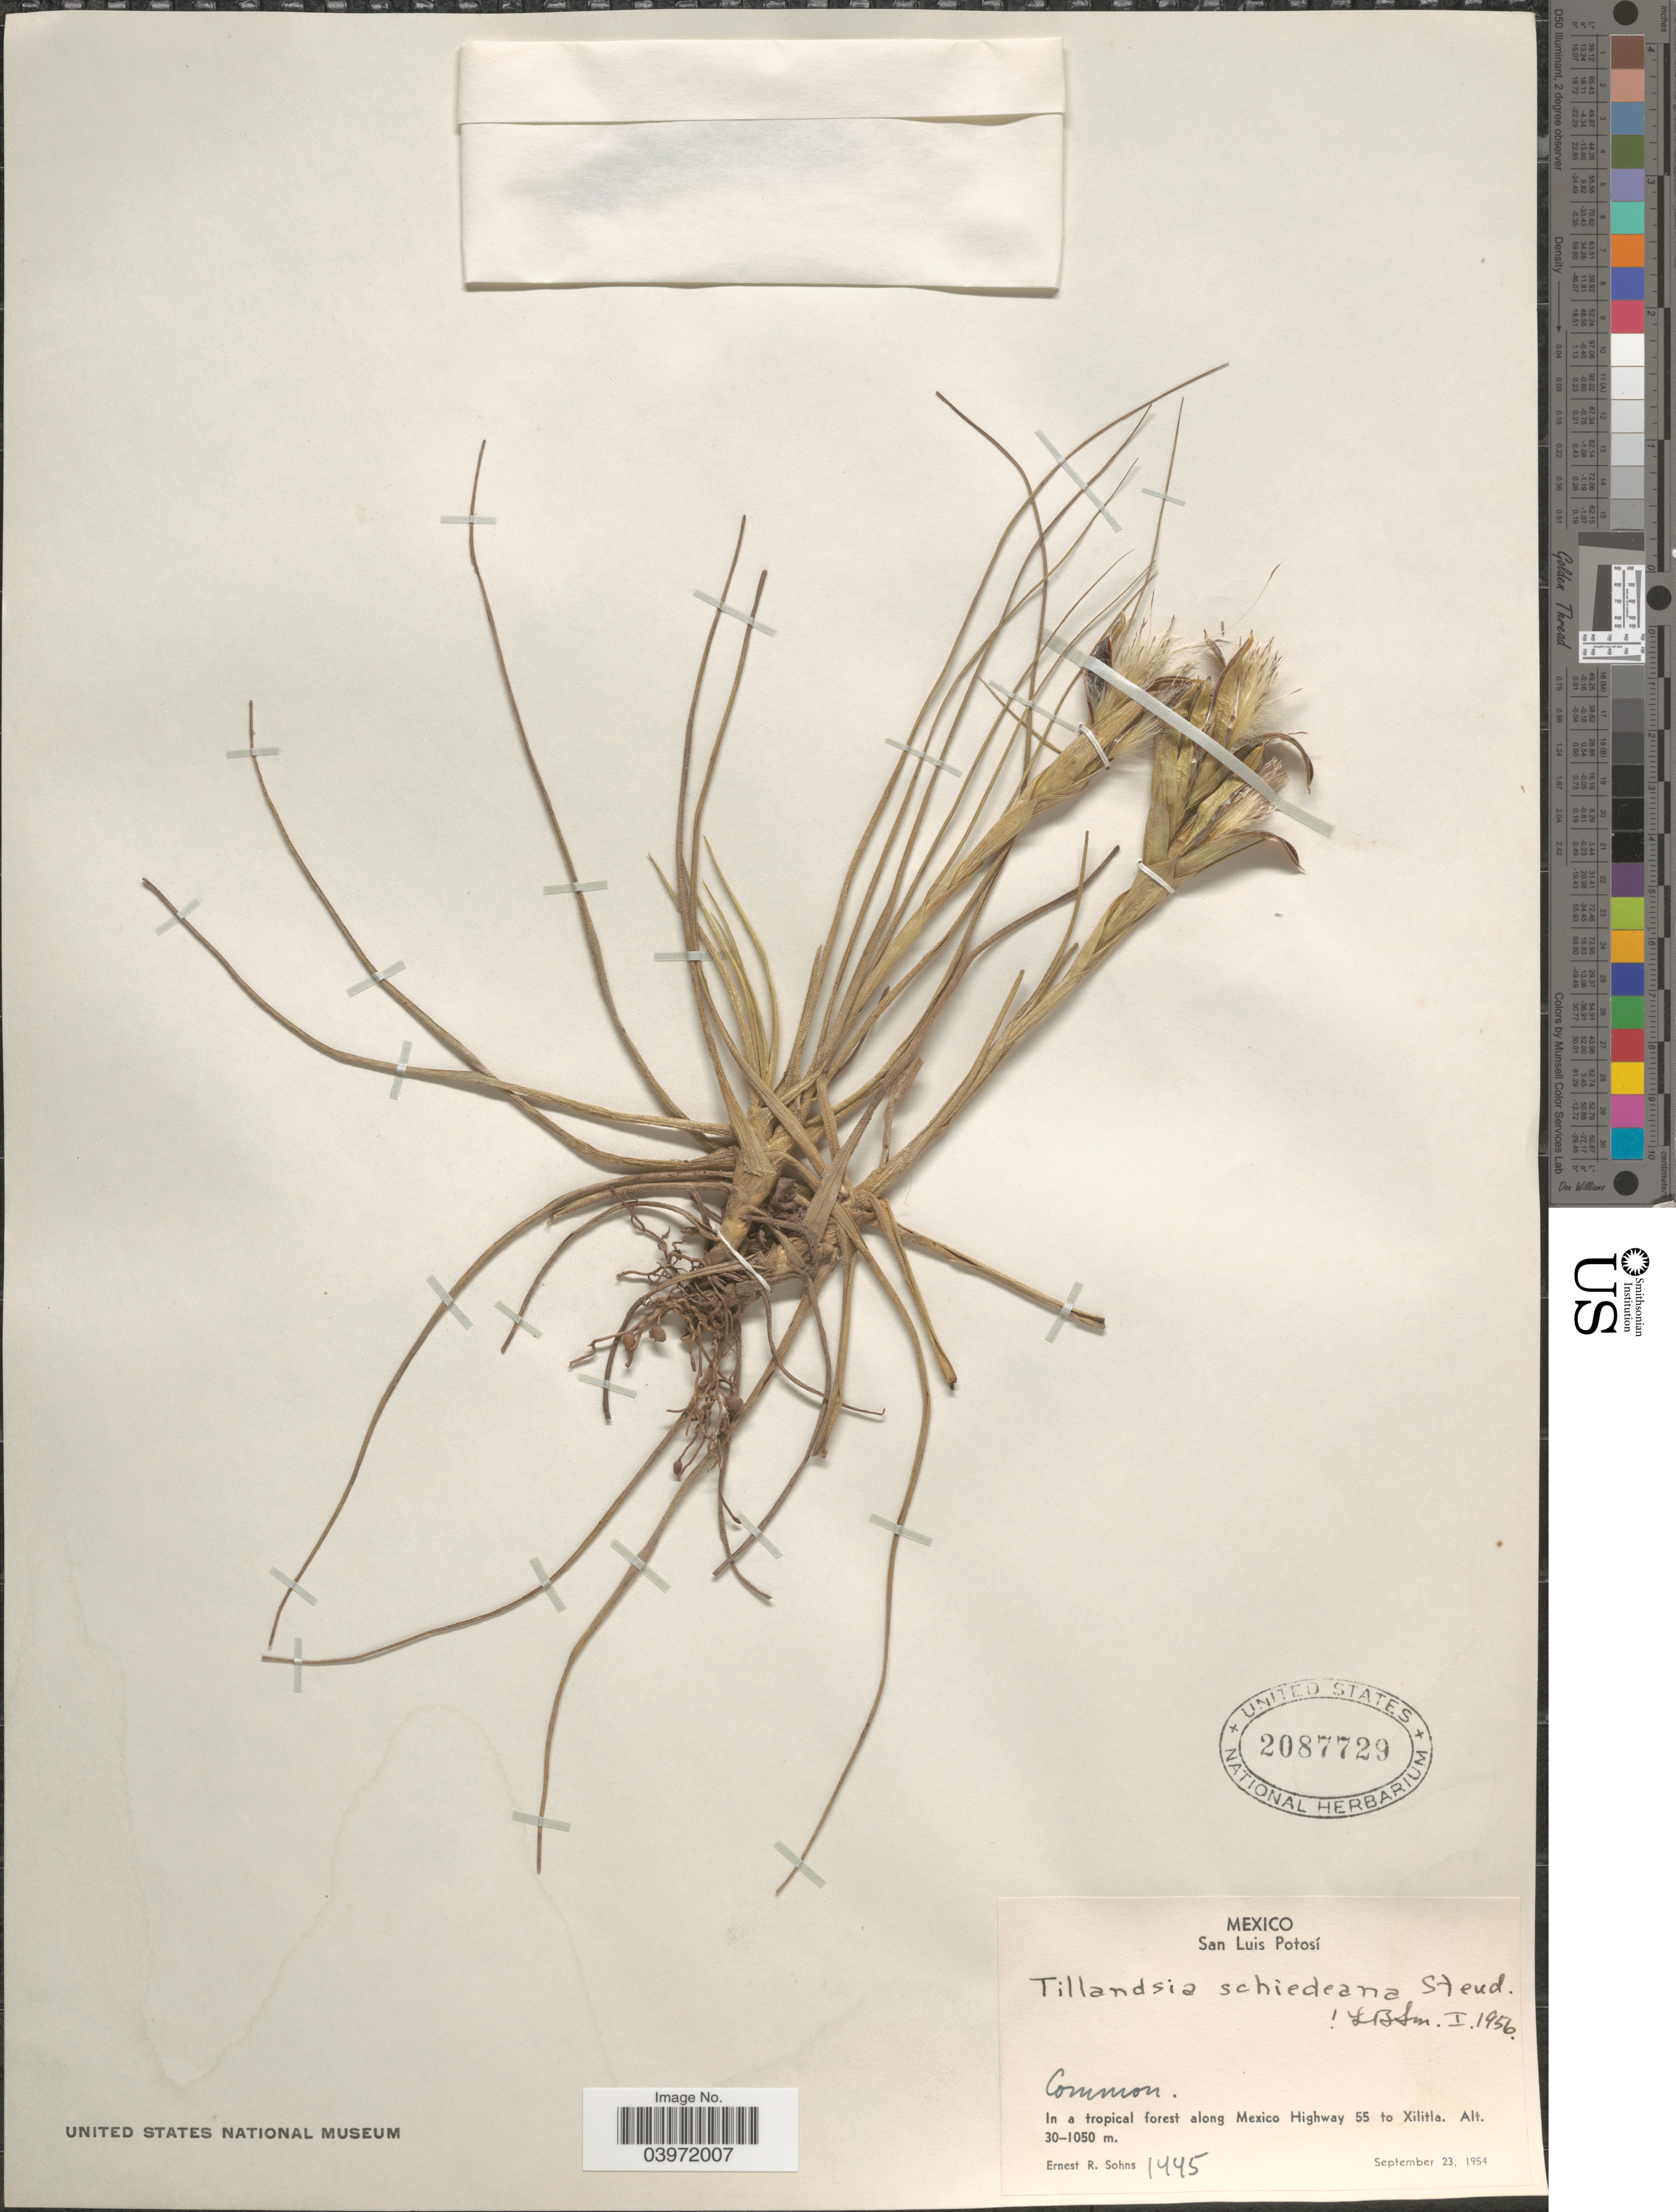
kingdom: Plantae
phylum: Tracheophyta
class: Liliopsida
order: Poales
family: Bromeliaceae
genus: Tillandsia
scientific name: Tillandsia schiedeana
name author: Steud.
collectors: E. R. Sohns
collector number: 1445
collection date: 1954-09-23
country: Mexico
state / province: San Luis Potosí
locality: In a tropical forest along Mexico Highway 55 to Xilitla.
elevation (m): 30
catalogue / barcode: US 2087729